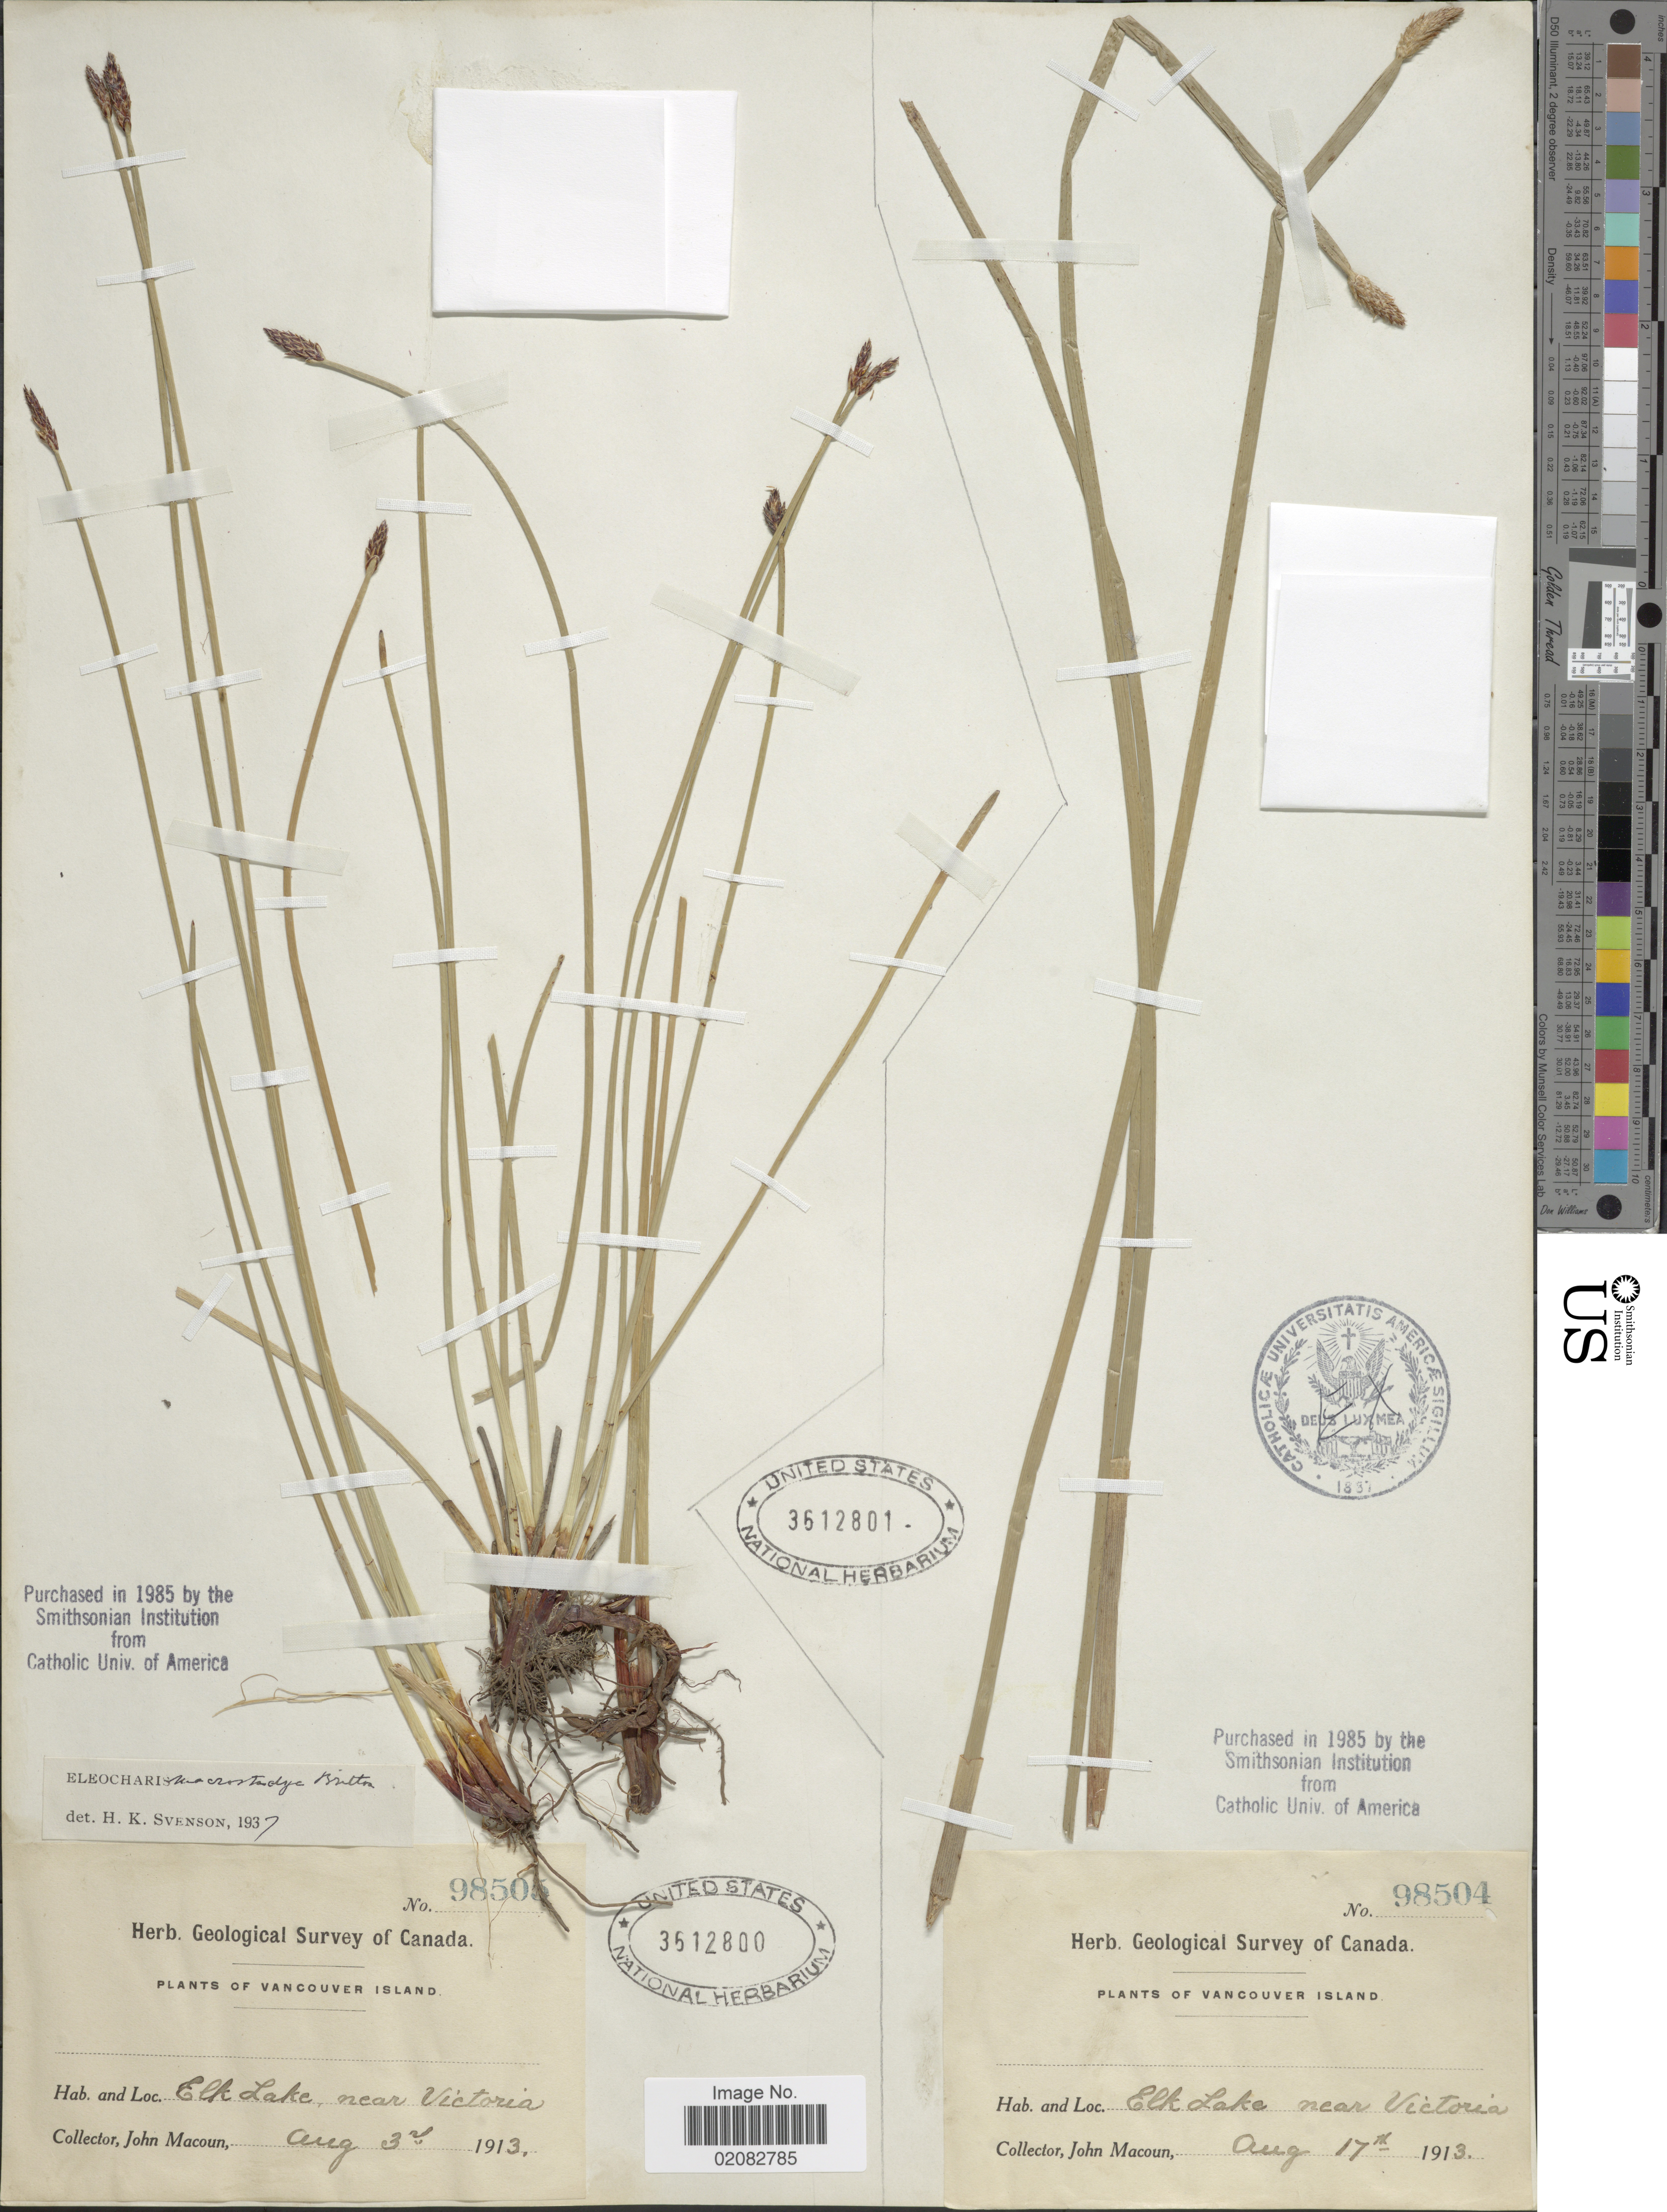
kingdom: Plantae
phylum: Tracheophyta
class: Liliopsida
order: Poales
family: Cyperaceae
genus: Eleocharis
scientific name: Eleocharis macrostachya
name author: Britton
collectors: J. Macoun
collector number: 98505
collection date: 1913-08-03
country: Canada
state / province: British Columbia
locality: Vancouver Island, Elk Lake, near Victoria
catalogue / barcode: US 3612800